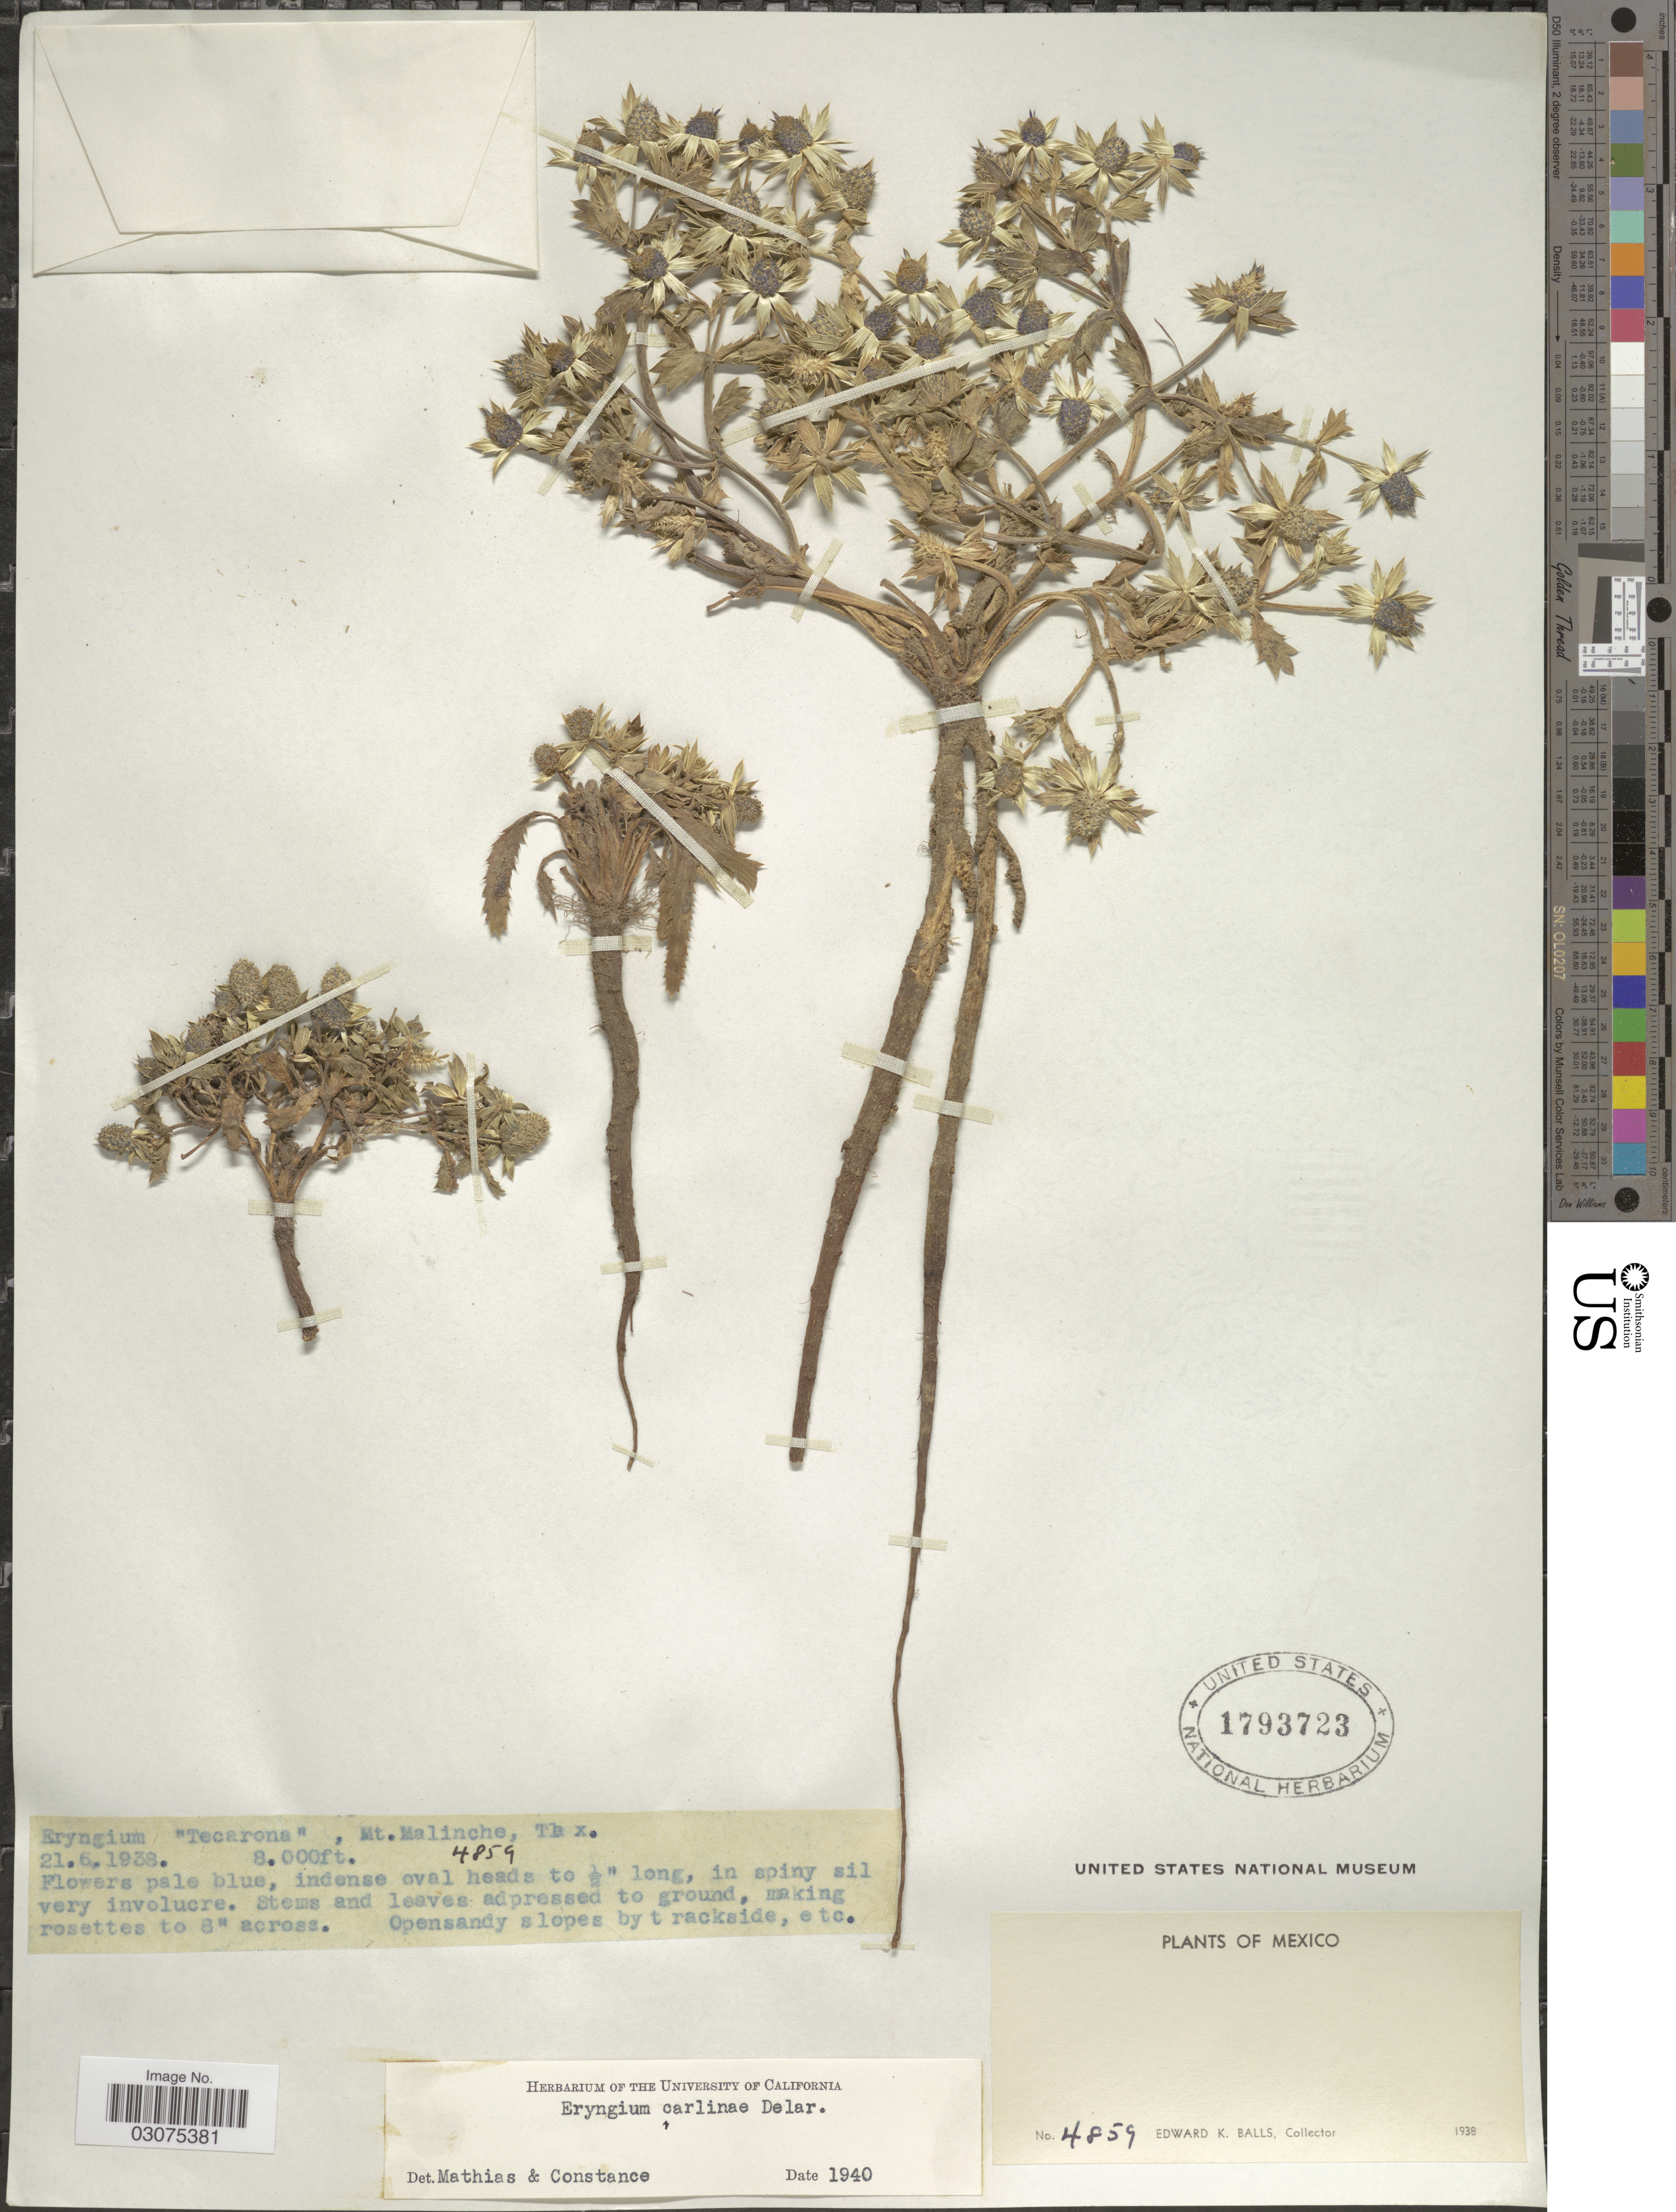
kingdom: Plantae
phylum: Tracheophyta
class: Magnoliopsida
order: Apiales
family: Apiaceae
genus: Eryngium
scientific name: Eryngium carlinae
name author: F. Delaroche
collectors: E. K. Balls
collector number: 4859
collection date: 1938-06-21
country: Mexico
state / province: Tlaxcala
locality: Mt. Malinche.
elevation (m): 2438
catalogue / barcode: US 1793723